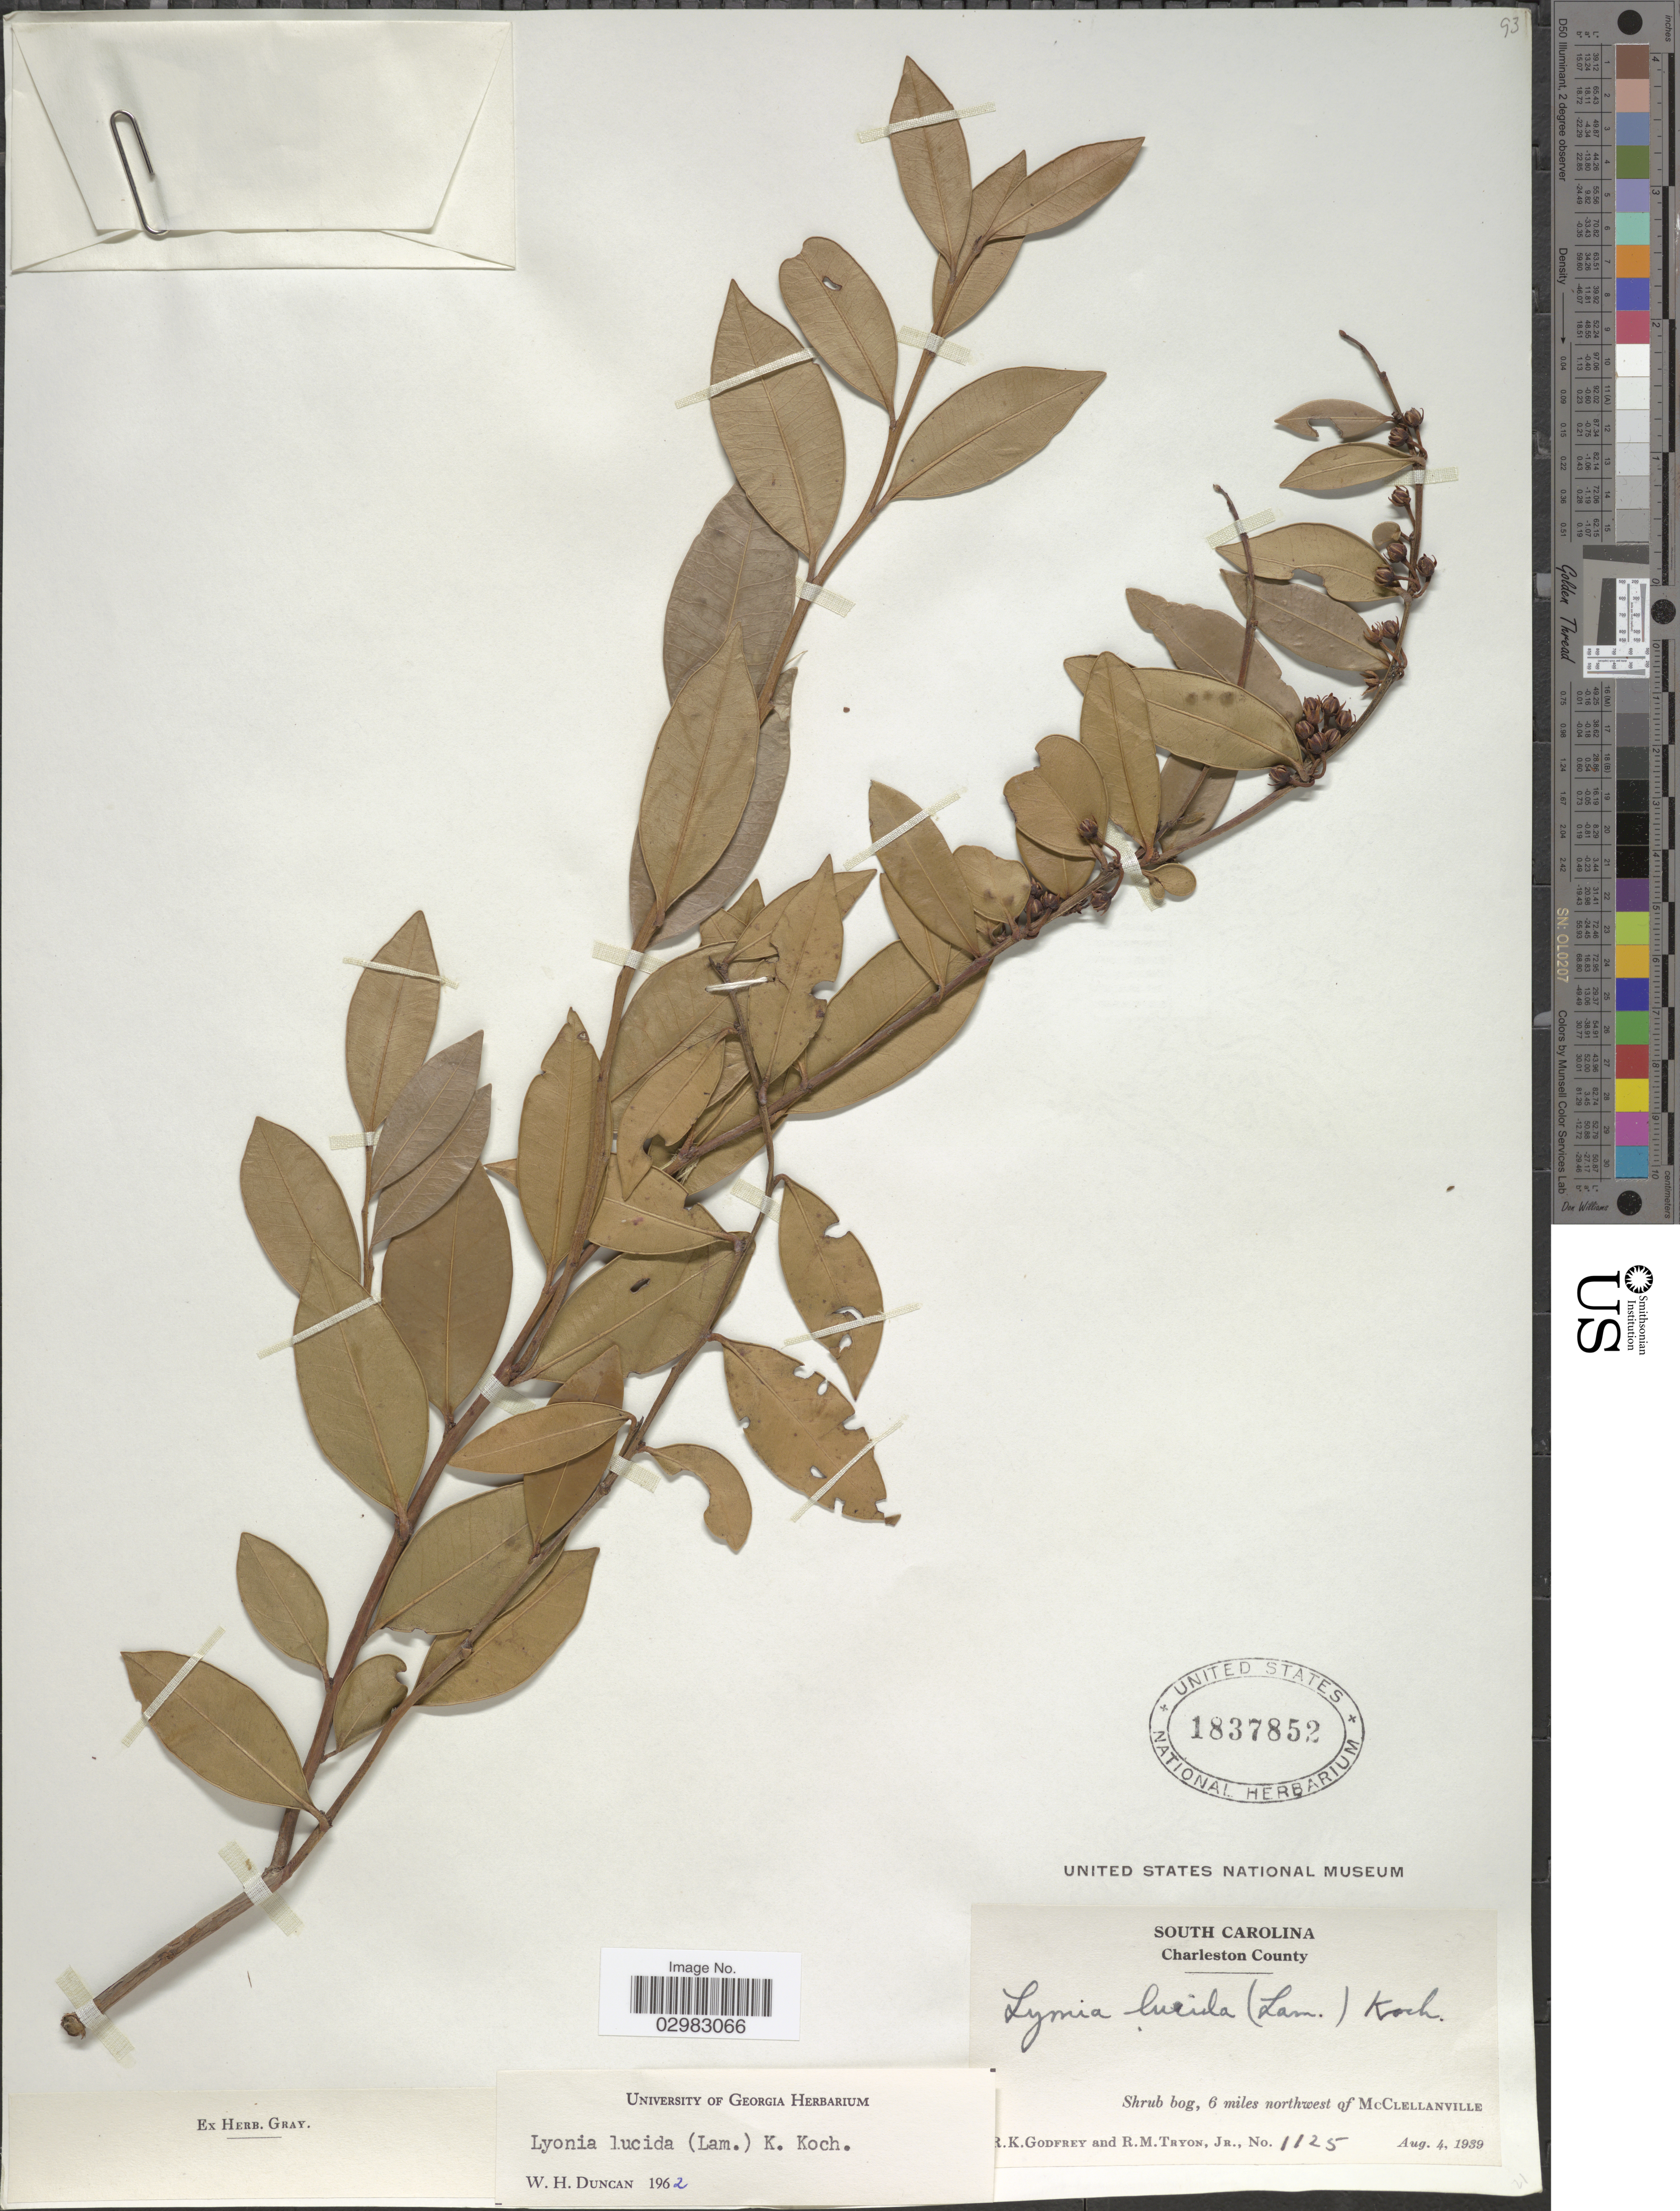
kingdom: Plantae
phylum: Tracheophyta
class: Magnoliopsida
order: Ericales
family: Ericaceae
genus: Lyonia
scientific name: Lyonia lucida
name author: K. Koch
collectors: R. K. Godfrey & R. Tryon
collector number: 1125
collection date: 1939-08-04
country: United States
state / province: South Carolina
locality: Charleston County. 6 miles northwest of McClellanville.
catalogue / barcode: US 1837852